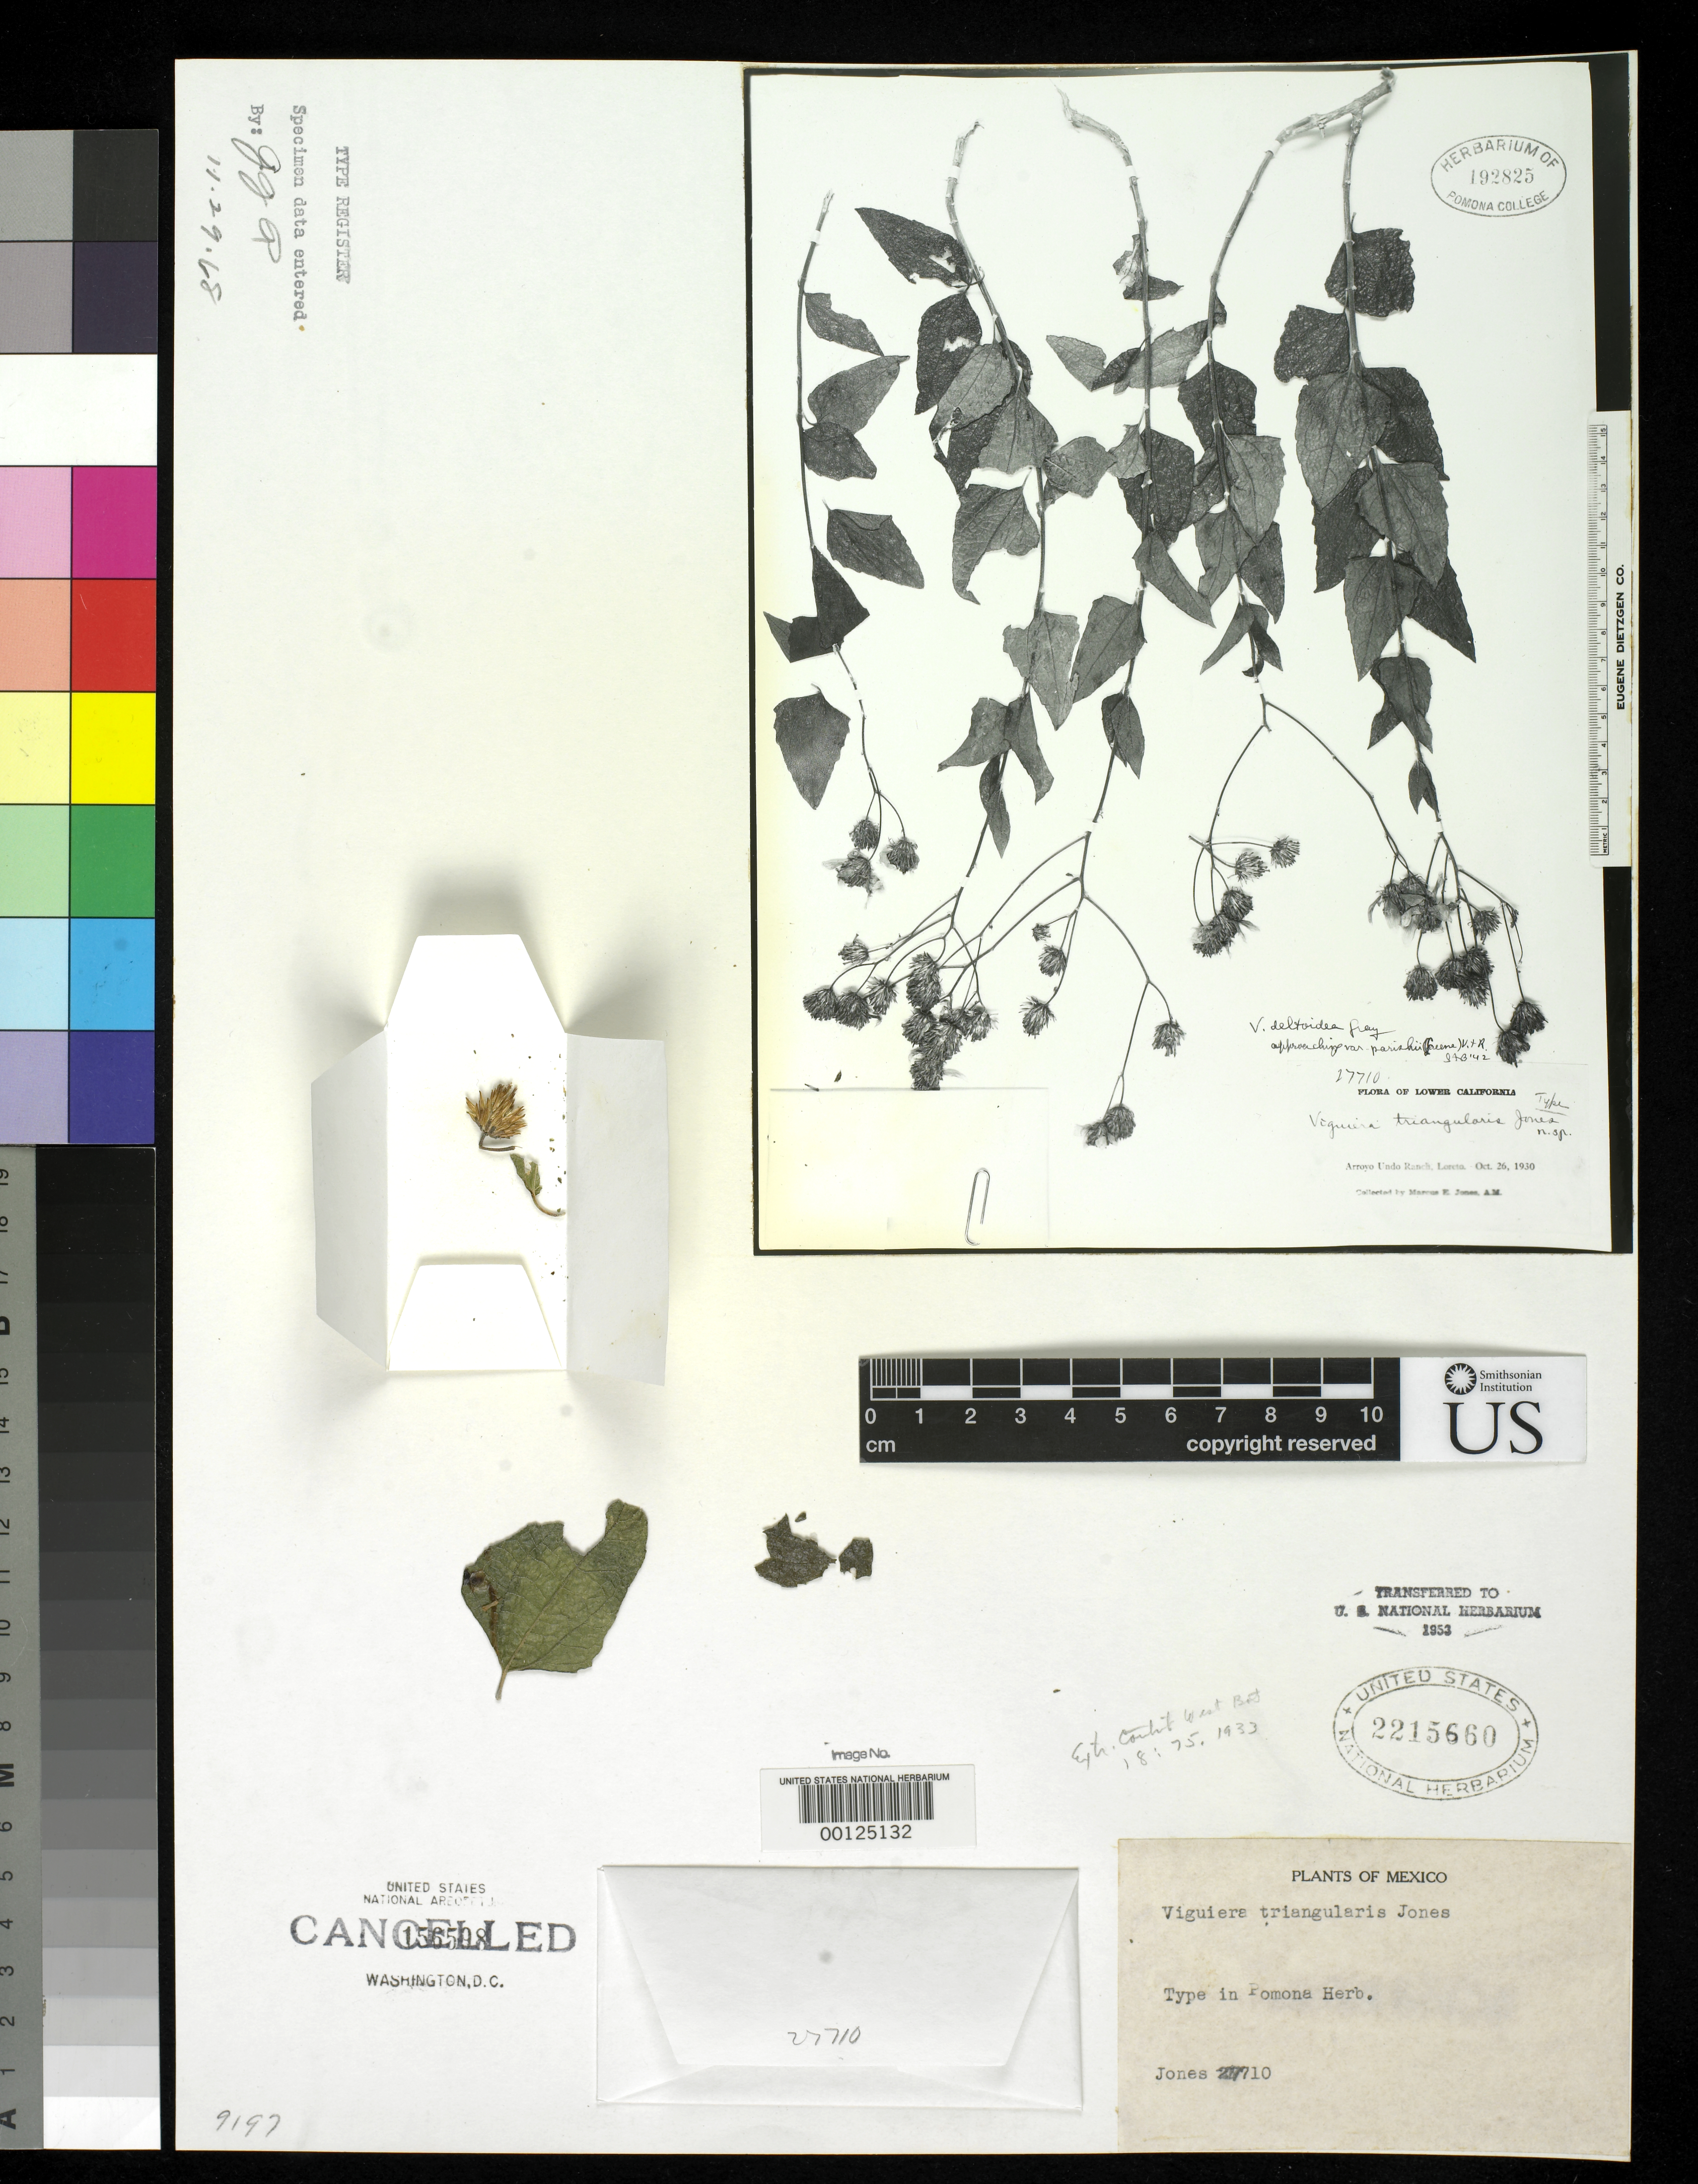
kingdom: Plantae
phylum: Tracheophyta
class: Magnoliopsida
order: Asterales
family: Asteraceae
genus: Viguiera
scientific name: Viguiera triangularis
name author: M.E. Jones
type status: Type Fragment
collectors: M. E. Jones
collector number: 27710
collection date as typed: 26 Oct 1930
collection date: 1930-10-26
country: Mexico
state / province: Baja California Sur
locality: Loreto.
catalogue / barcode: US 2215660